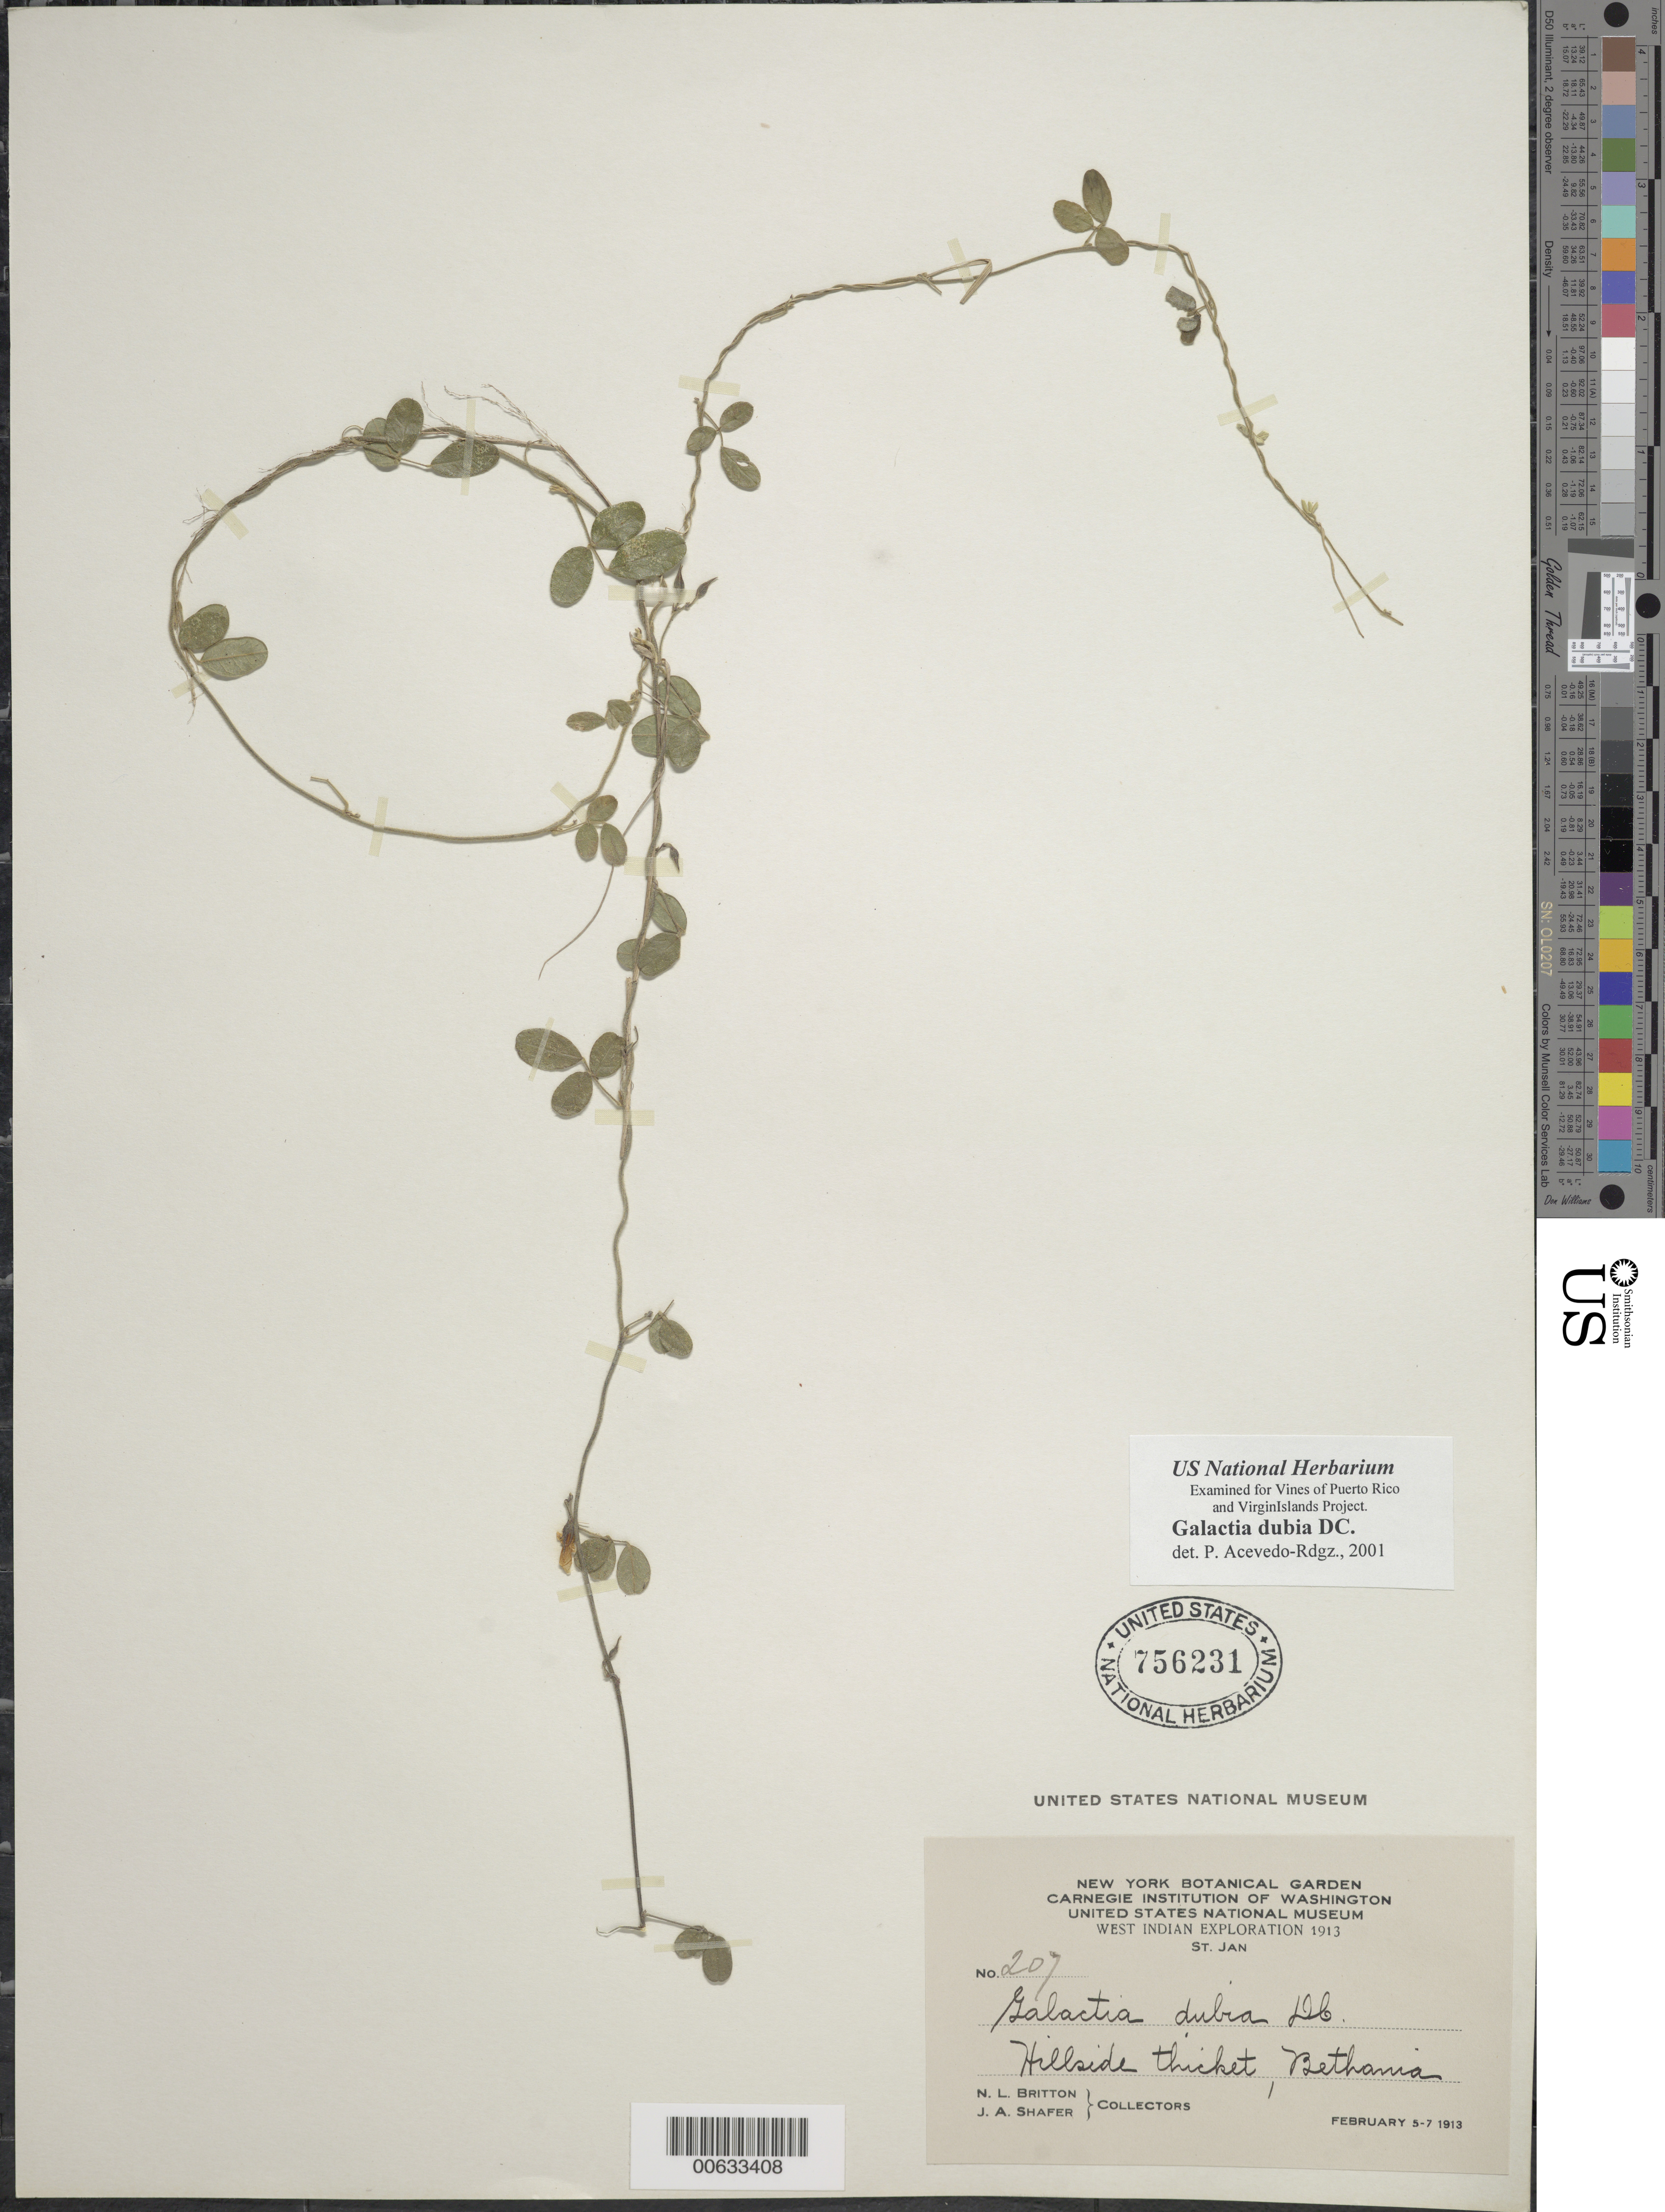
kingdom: Plantae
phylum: Tracheophyta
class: Magnoliopsida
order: Fabales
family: Fabaceae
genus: Galactia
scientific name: Galactia dubia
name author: DC.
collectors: N. Britton & J. A. Shafer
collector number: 207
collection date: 1913-02-05/1913-02-07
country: U.S. Virgin Islands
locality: West Indian, St. Jan, Hillside thicket, Bethania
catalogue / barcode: US 756231